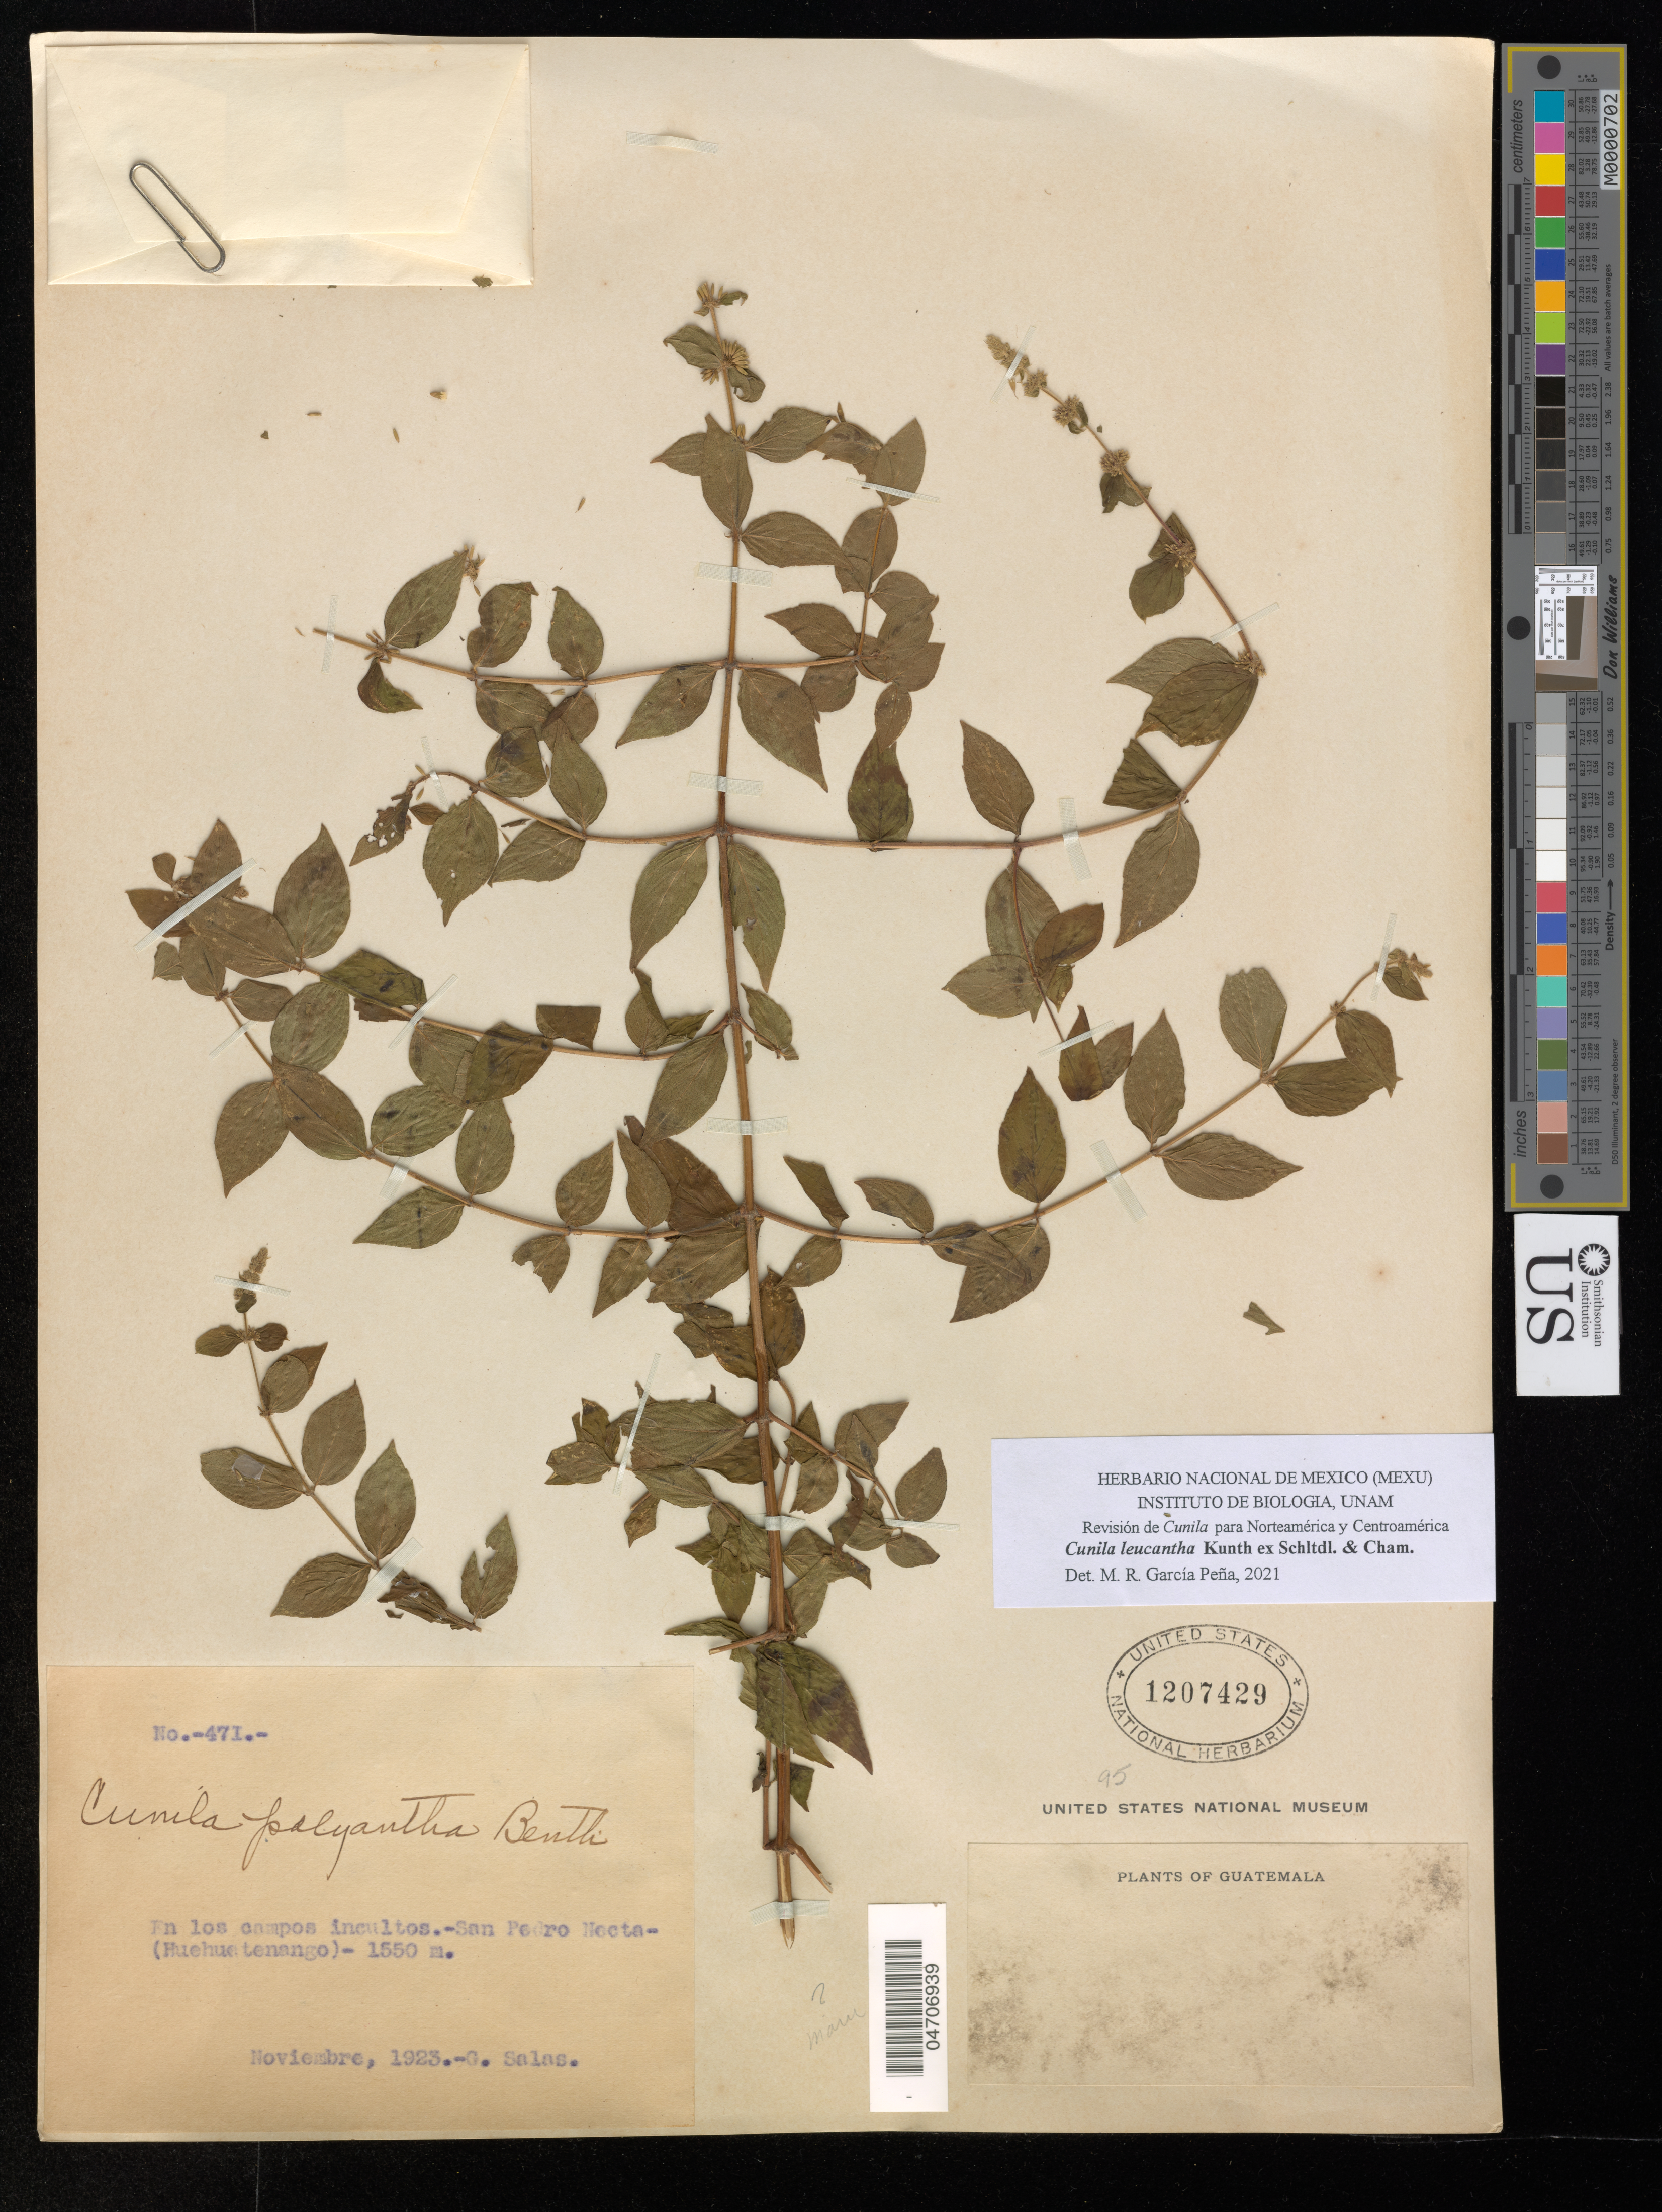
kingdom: Plantae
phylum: Tracheophyta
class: Magnoliopsida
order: Lamiales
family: Lamiaceae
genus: Cunila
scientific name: Cunila leucantha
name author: Kunth ex Schltdl. & Cham.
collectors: G. Salas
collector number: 471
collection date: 1923-11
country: Guatemala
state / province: Huehuetenango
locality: En los campos incultos. -San Pedro Necta.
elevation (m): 1550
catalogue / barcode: US 1207429